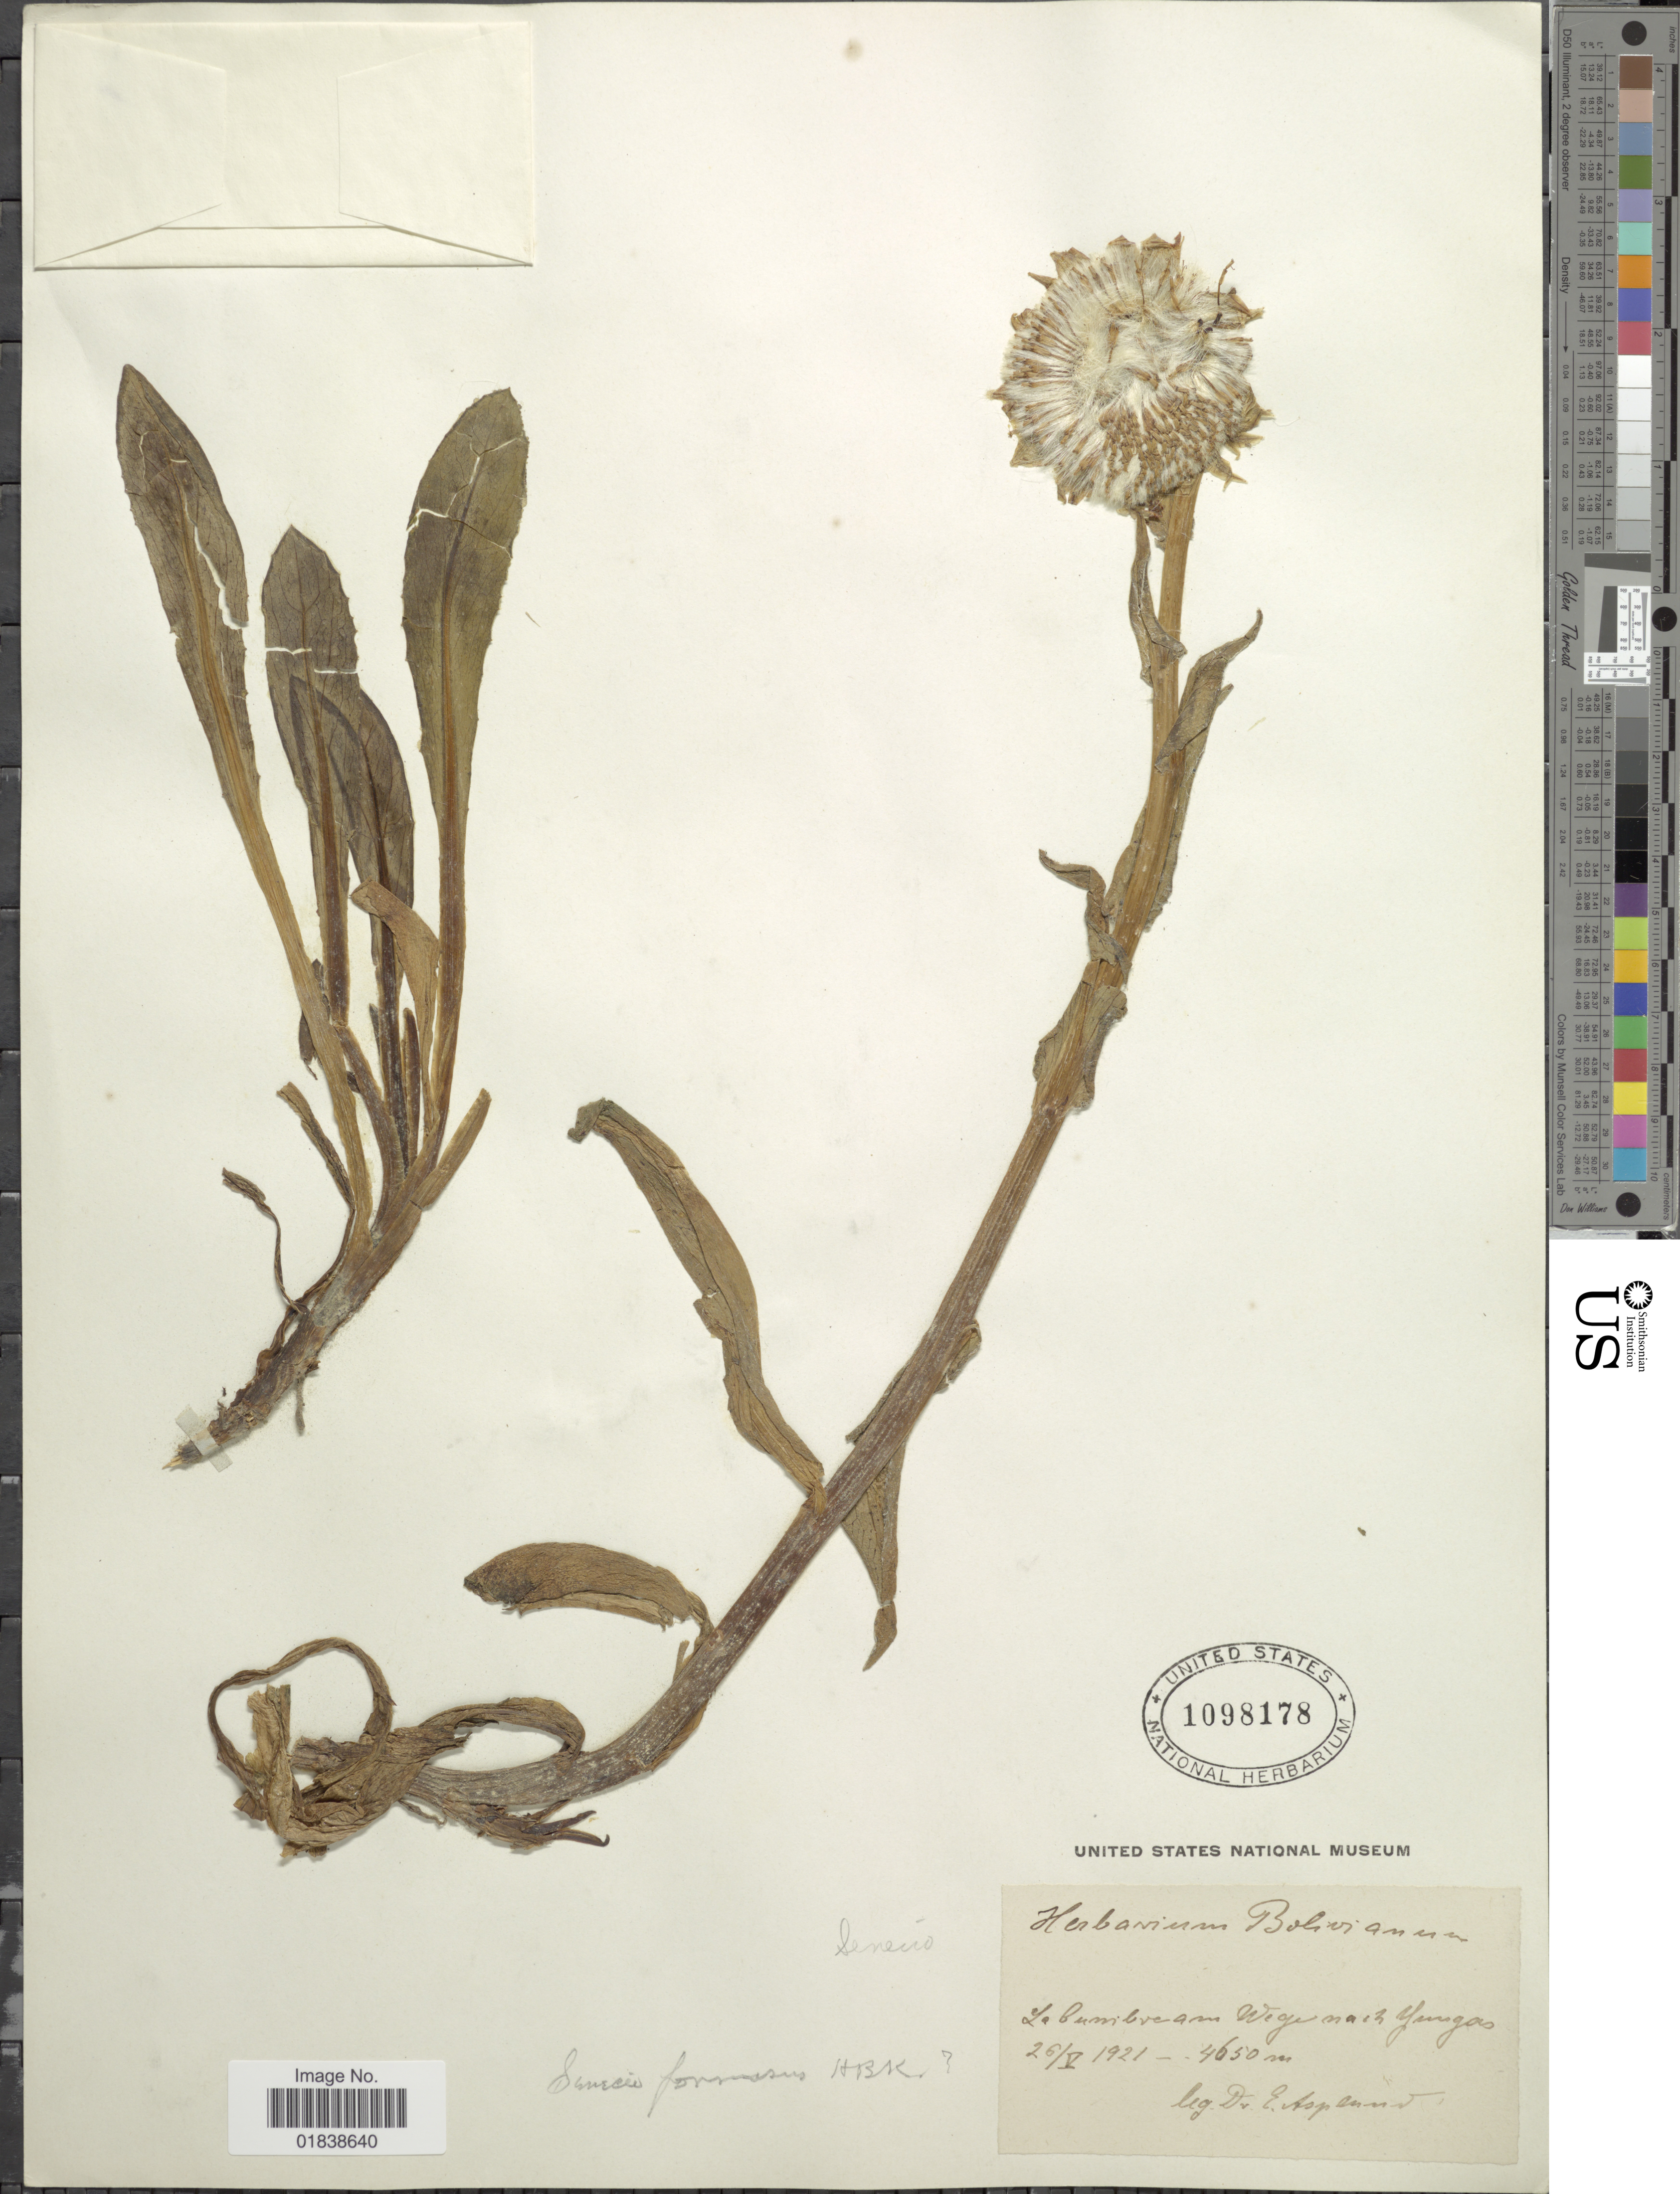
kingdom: Plantae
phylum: Tracheophyta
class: Magnoliopsida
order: Asterales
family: Asteraceae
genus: Senecio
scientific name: Senecio tephrosioides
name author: Turcz.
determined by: Salomon, Luciana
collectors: E. Asplund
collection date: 1921-05-26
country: Bolivia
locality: La Cumbre am Wege nach Yungas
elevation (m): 4650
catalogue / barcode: US 1098178